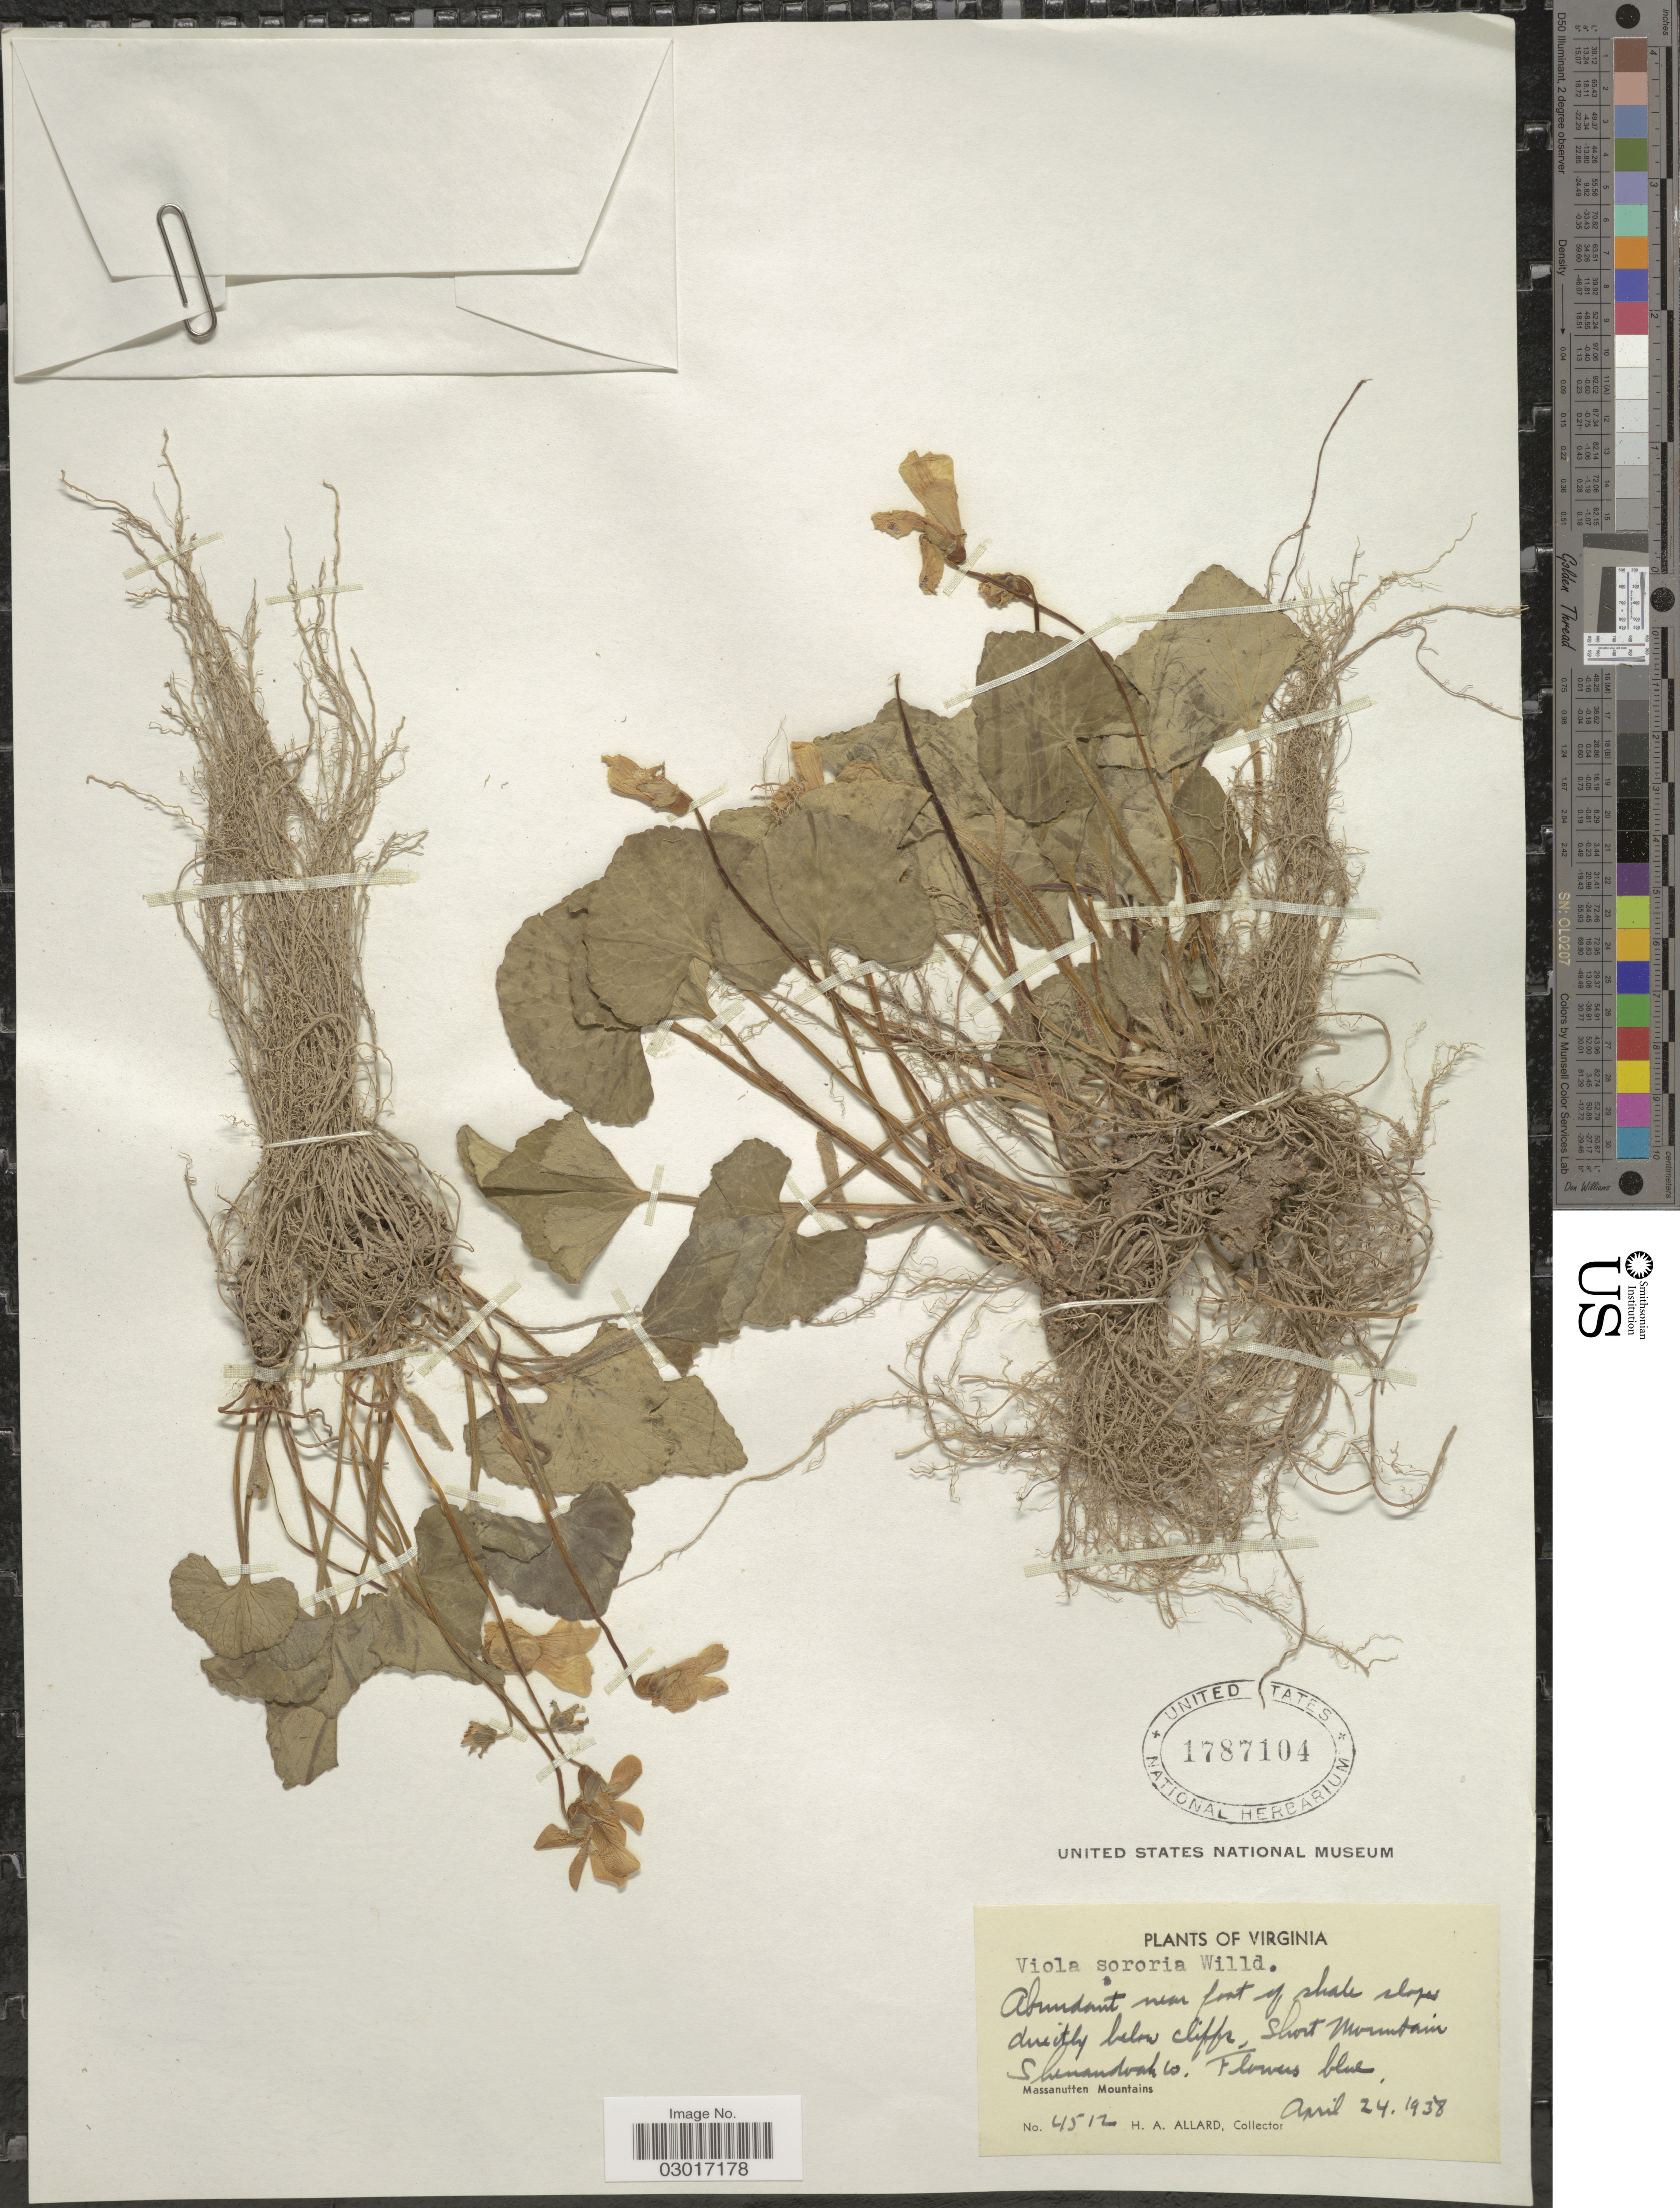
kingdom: Plantae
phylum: Tracheophyta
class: Magnoliopsida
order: Malpighiales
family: Violaceae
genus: Viola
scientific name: Viola sororia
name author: Willd.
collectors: H. A. Allard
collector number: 4512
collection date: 1938-04-24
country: United States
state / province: Virginia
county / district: Shenandoah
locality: Abundant near foot of shale slopes directly below cliffs, Short Mountain. Shenandoah Co. Massanutten Mountains.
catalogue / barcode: US 1787104